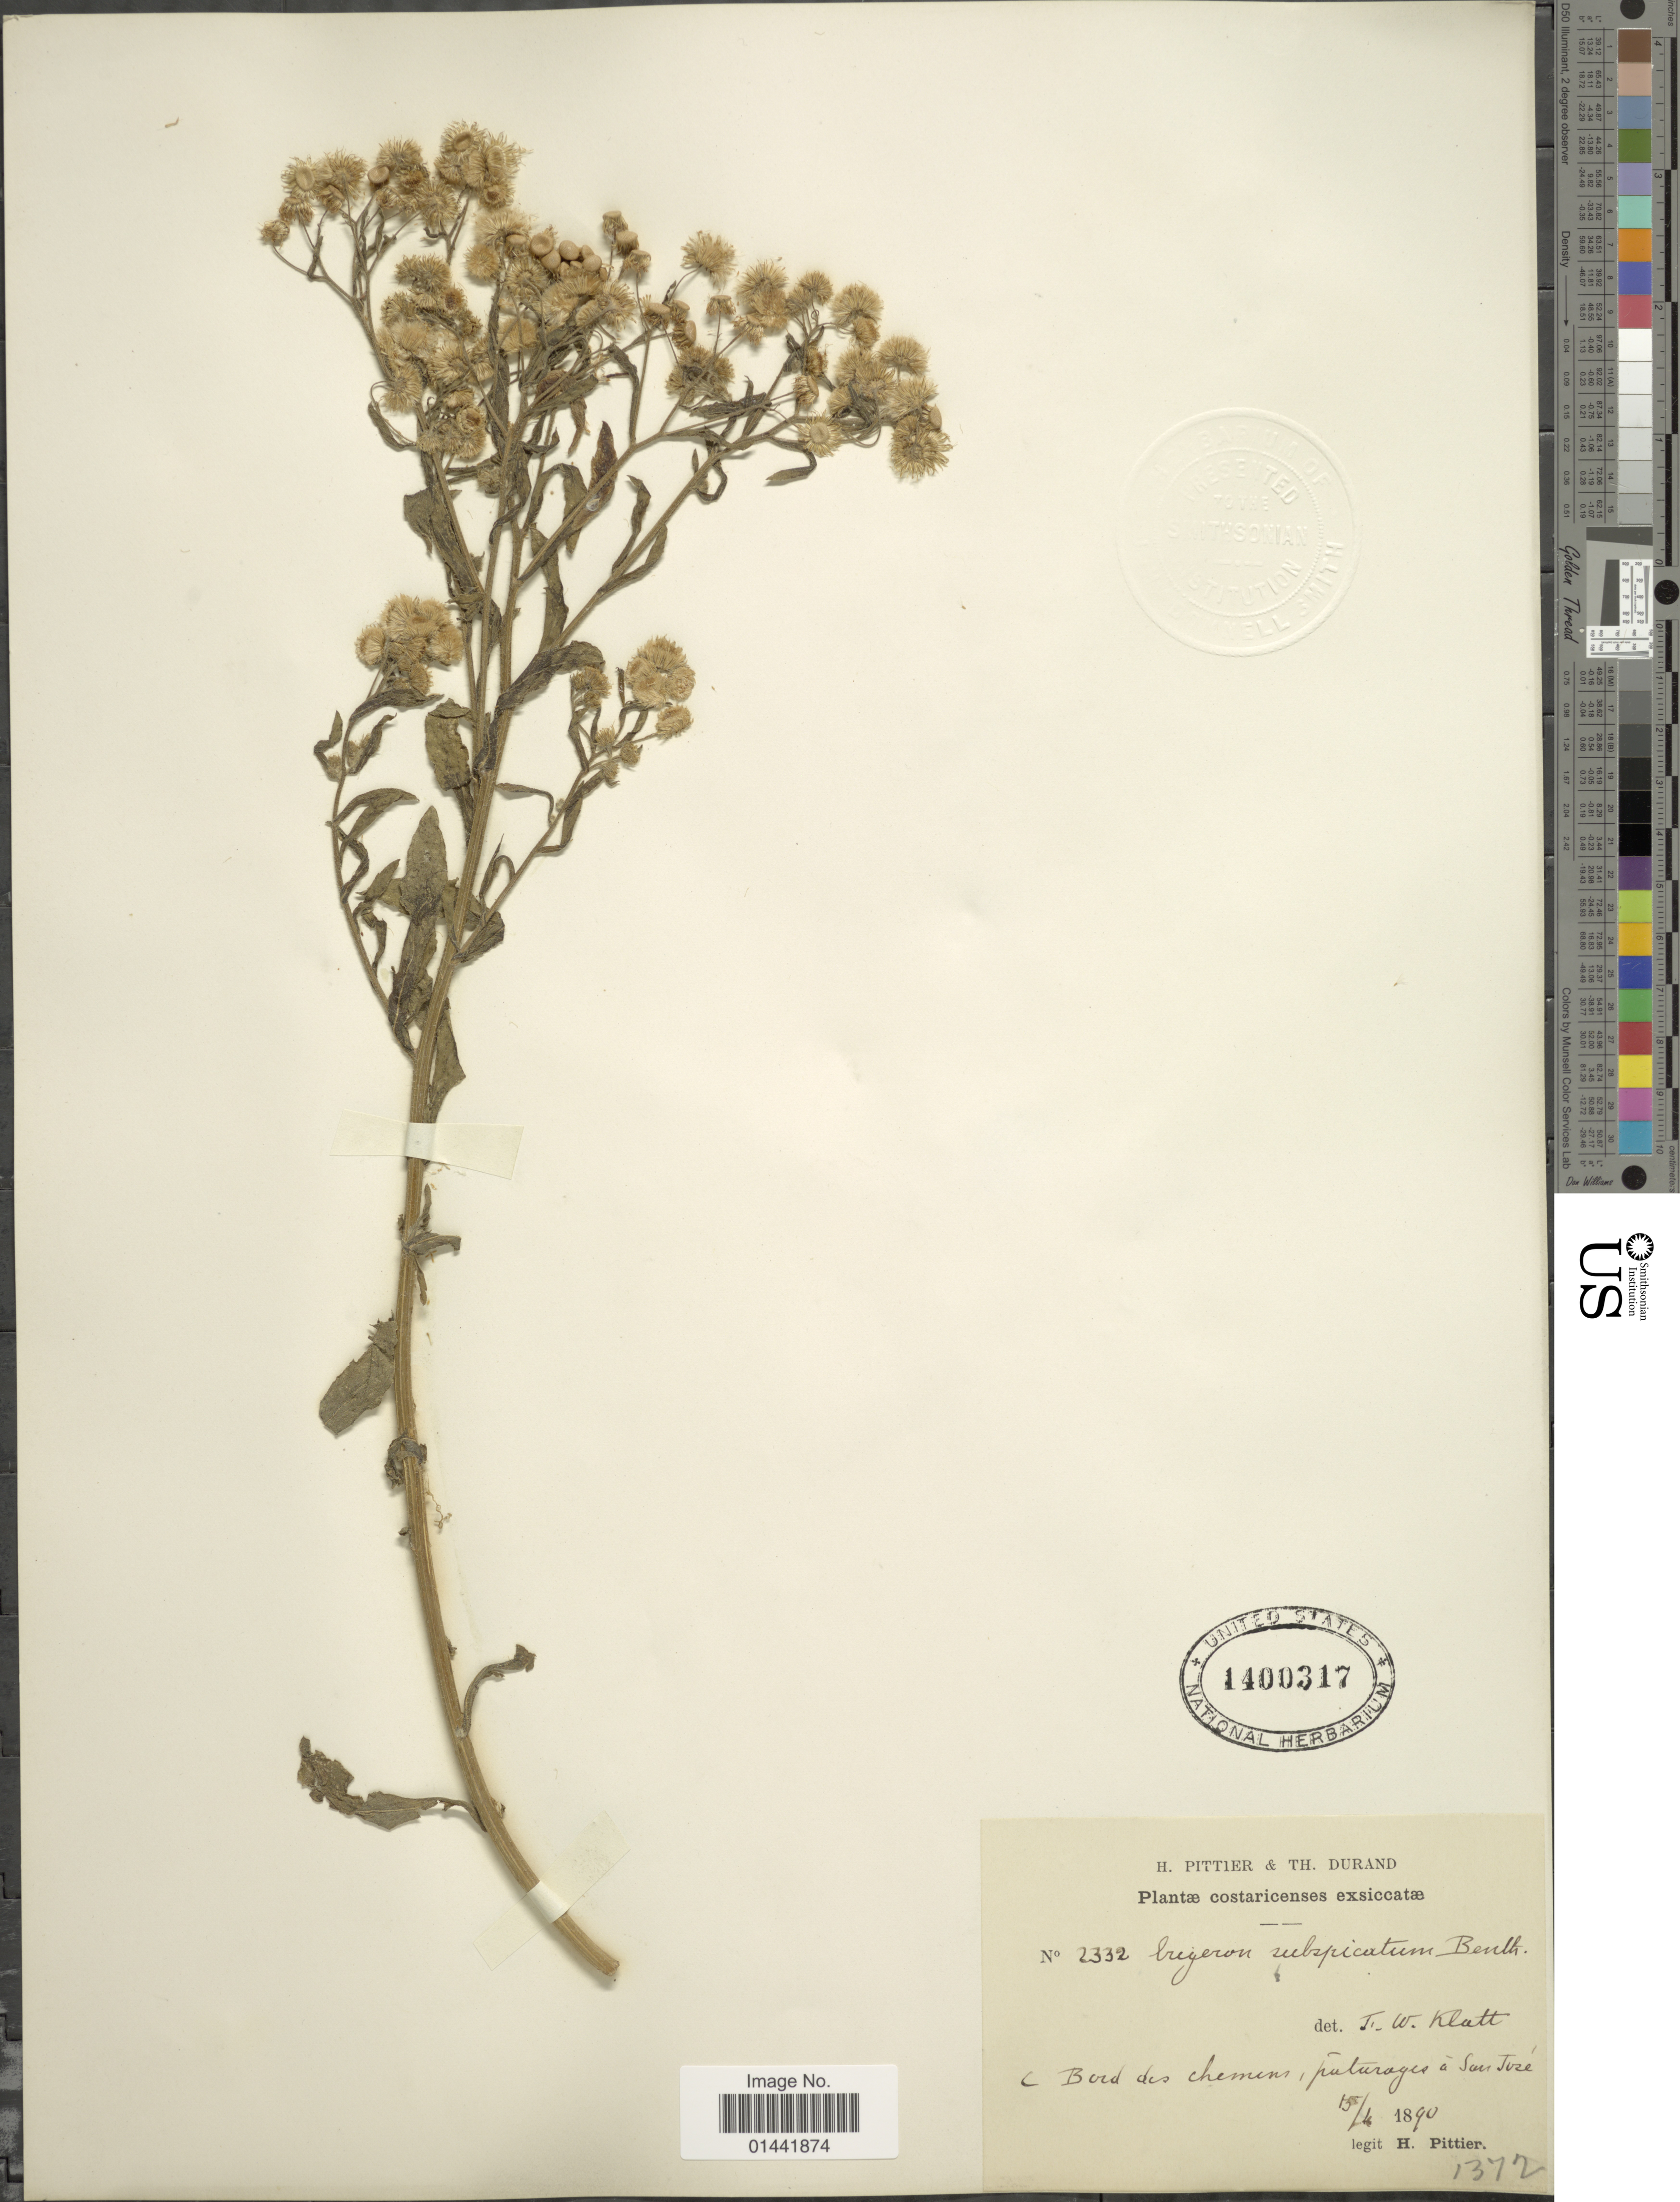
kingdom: Plantae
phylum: Tracheophyta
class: Magnoliopsida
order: Asterales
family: Asteraceae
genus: Erigeron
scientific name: Erigeron spathulatus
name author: Vahl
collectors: H. F. Pittier & T. Durand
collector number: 2332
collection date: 1890-04-15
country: Costa Rica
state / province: San José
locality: San José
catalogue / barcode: US 1400317